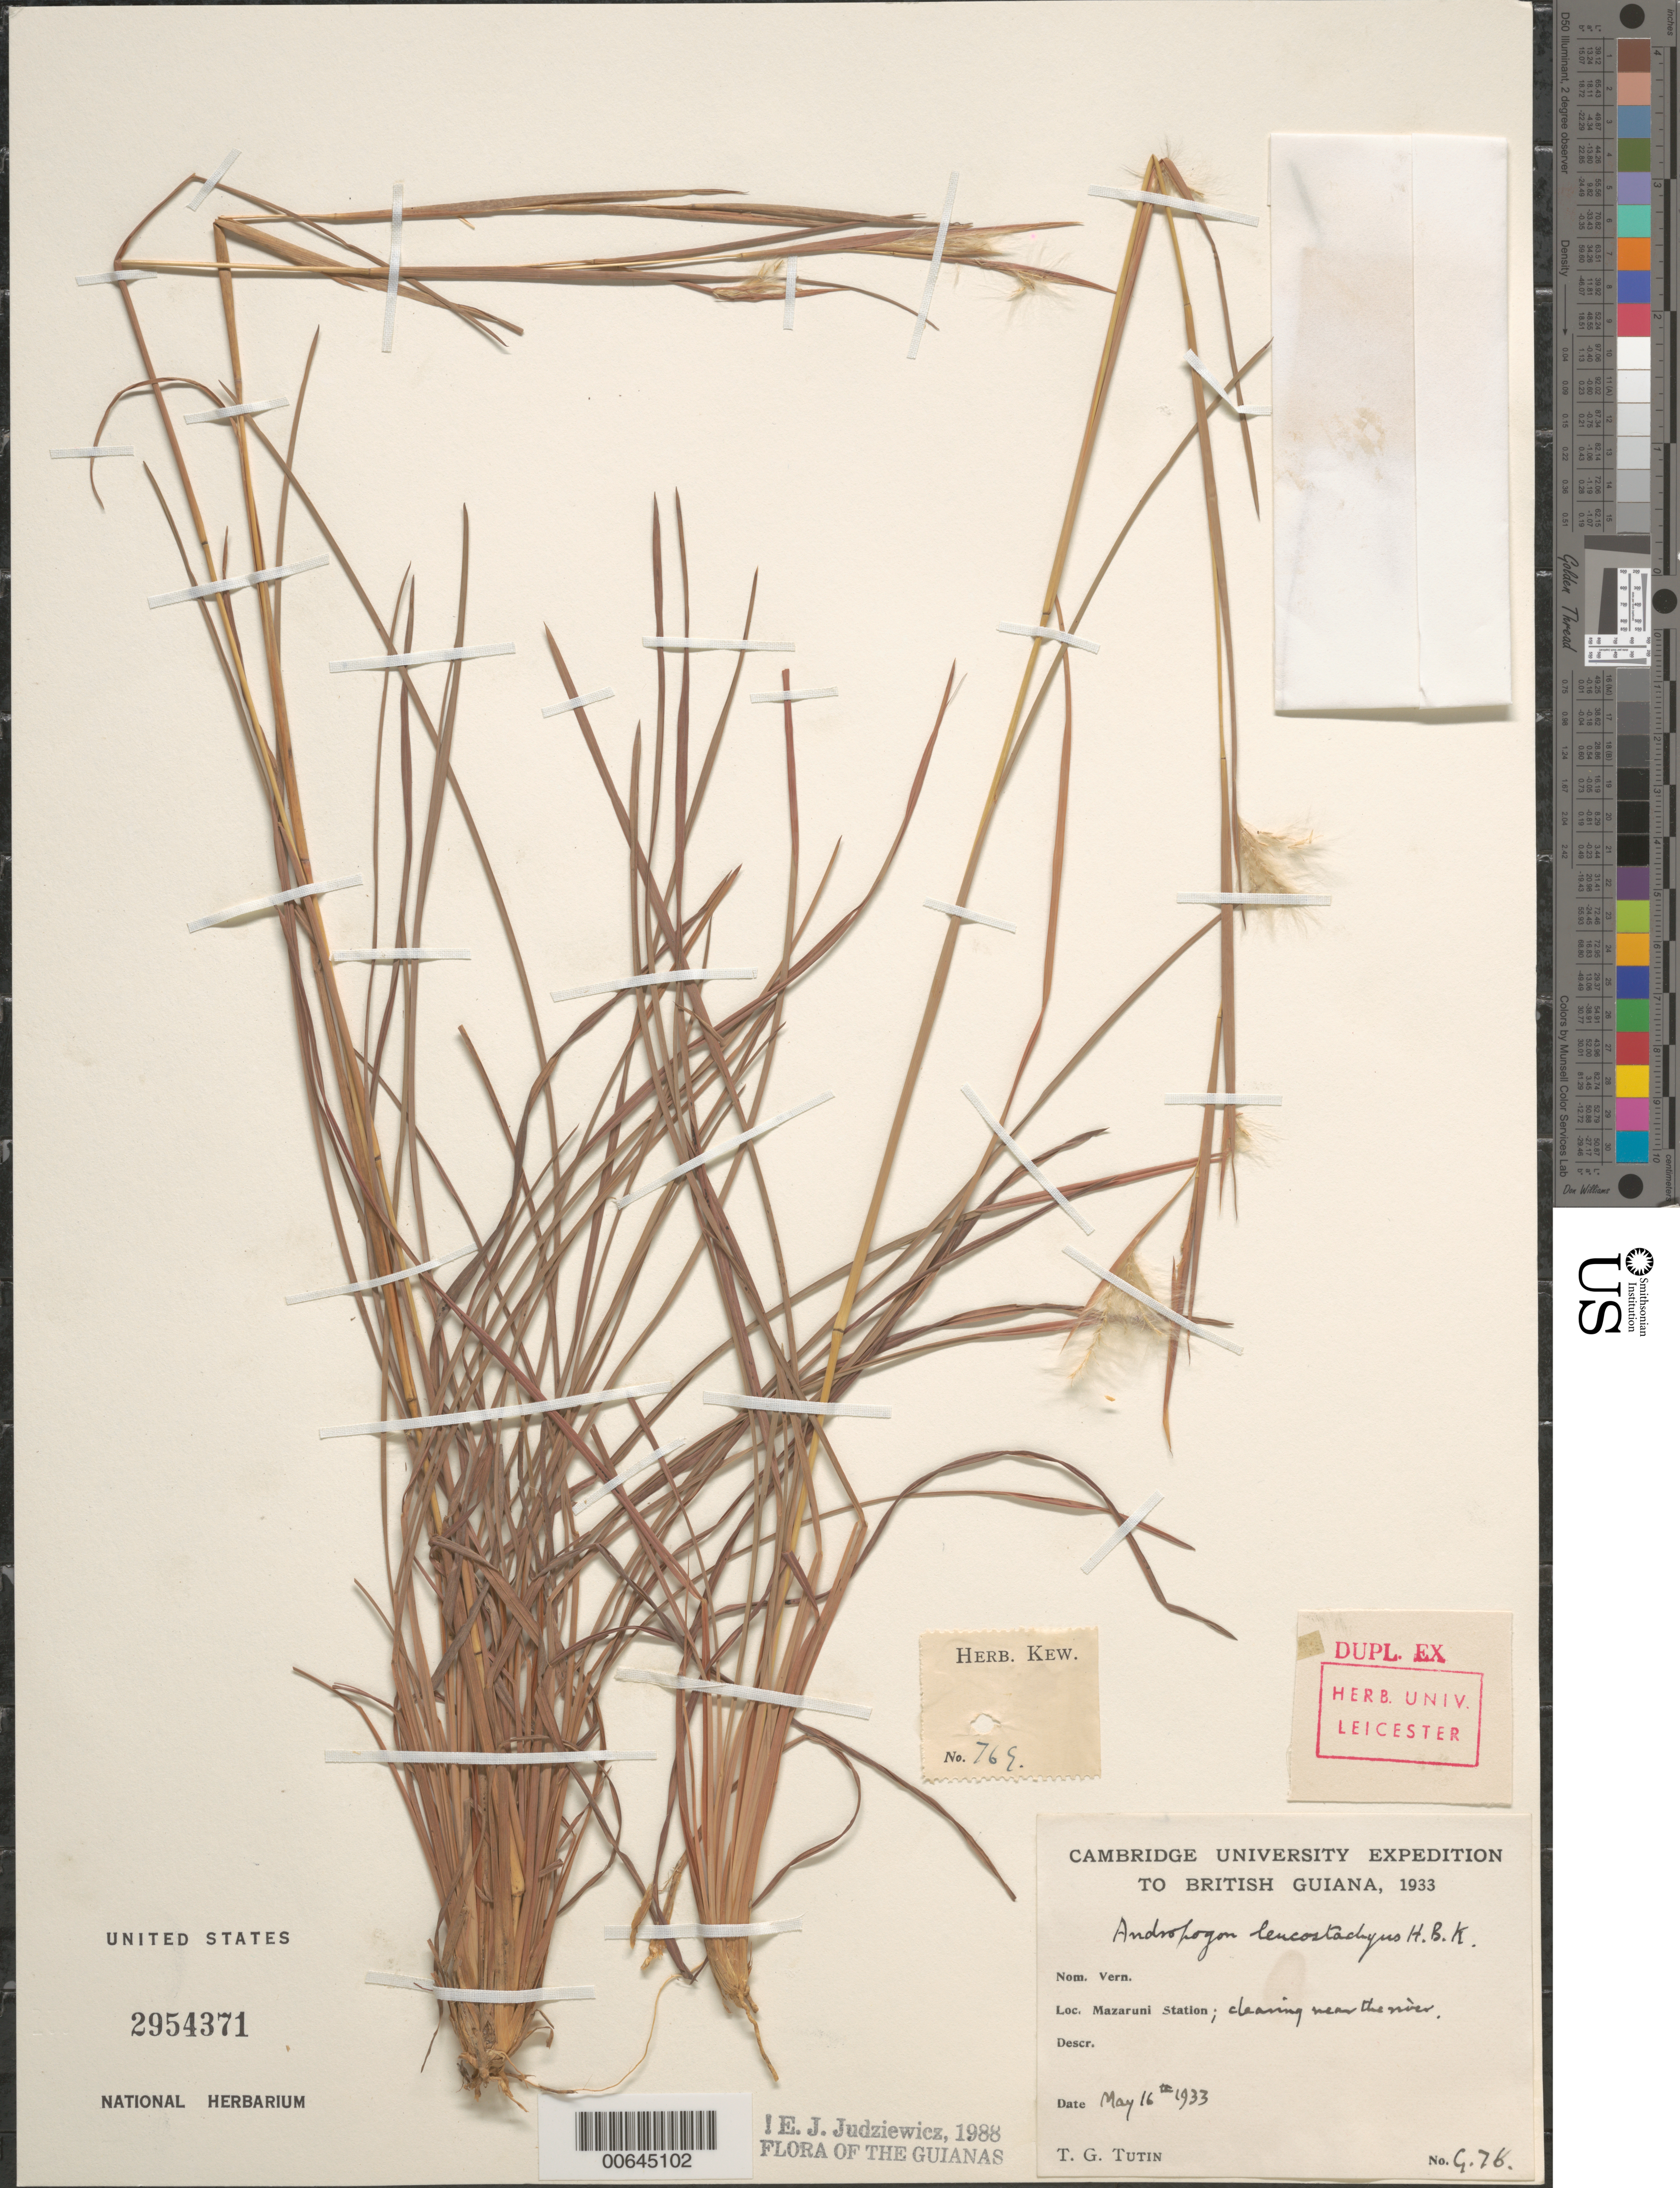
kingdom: Plantae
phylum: Tracheophyta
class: Liliopsida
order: Poales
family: Poaceae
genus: Andropogon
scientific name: Andropogon leucostachyus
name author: Kunth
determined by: Judziewicz, E. J.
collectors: T. G. Tutin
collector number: G 76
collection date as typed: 16-May-33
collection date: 1933-05-16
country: Guyana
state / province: Cuyuni-Mazaruni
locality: Mazaruni Station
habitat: Clearing near the river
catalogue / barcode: US 2954371